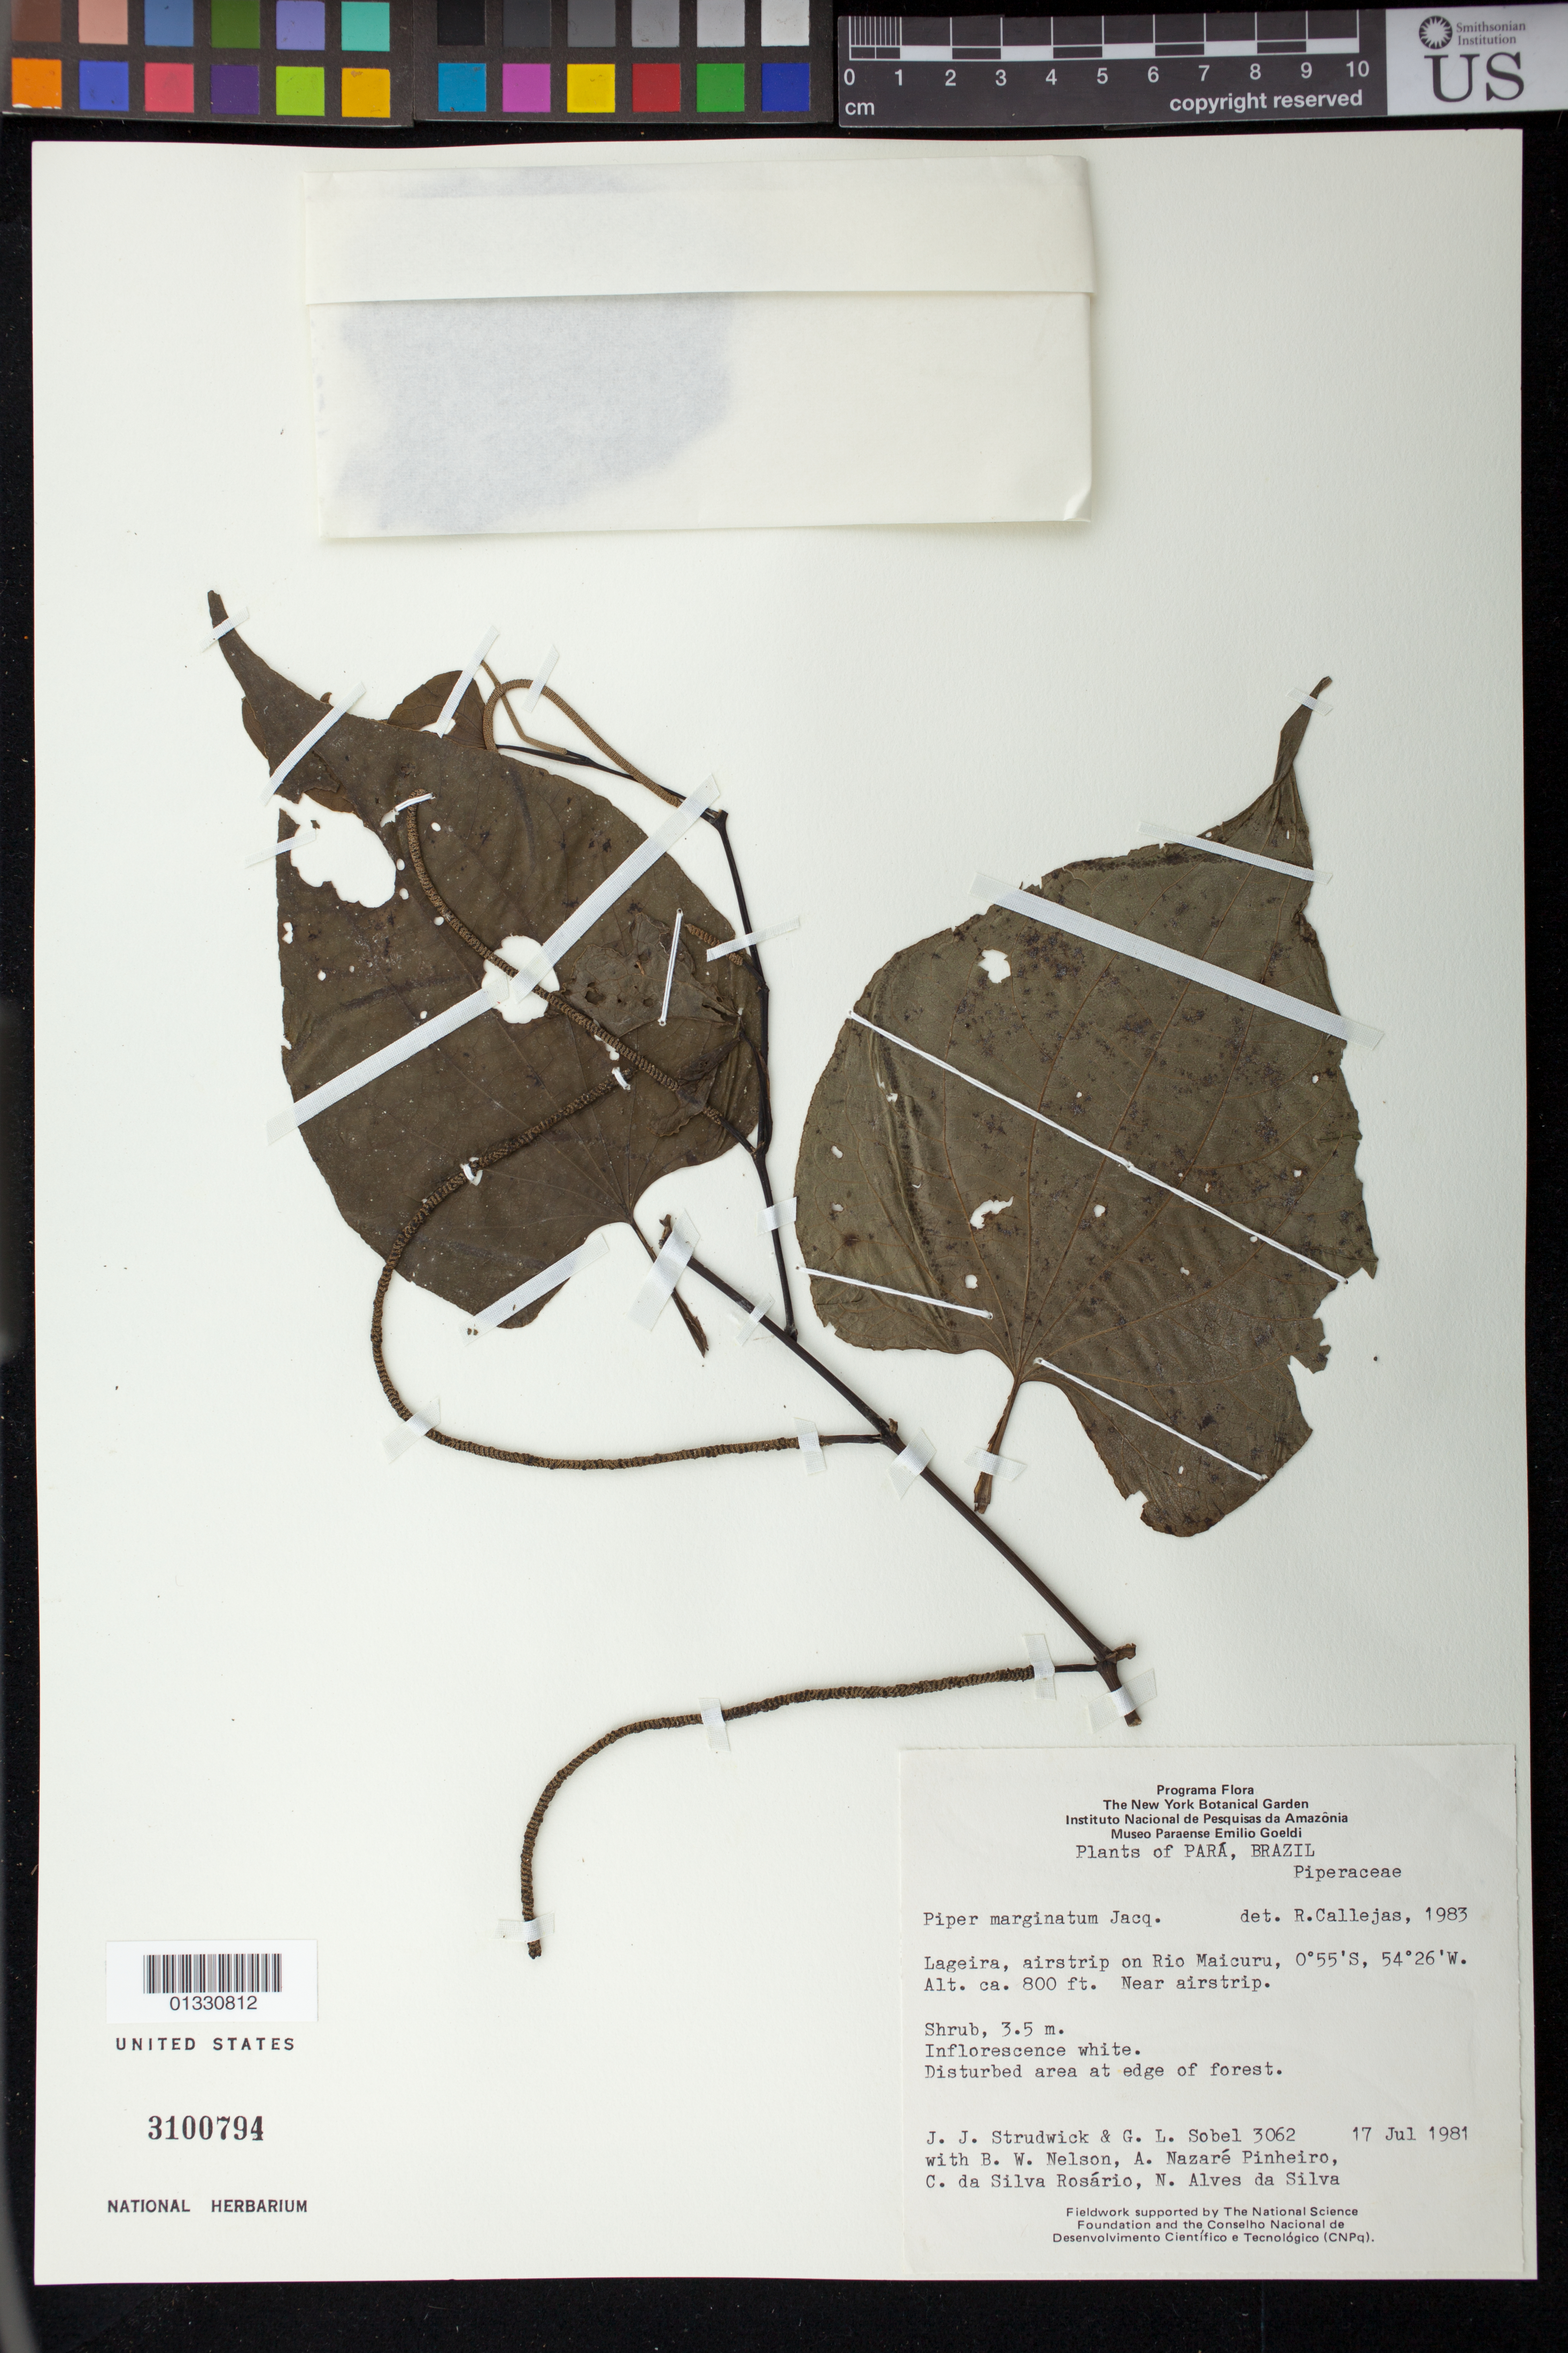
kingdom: Plantae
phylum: Tracheophyta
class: Magnoliopsida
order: Piperales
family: Piperaceae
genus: Piper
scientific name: Piper marginatum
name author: Jacq.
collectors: J. J. Strudwick, G. L. Sobel, B. W. Nelson, A. Pinheiro, C. S. Rosário & N. A. Silva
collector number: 3062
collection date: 1981-07-17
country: Brazil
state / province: Pará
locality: Lageira, airstrip on Rio Maicuru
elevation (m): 152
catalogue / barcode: US 3100794